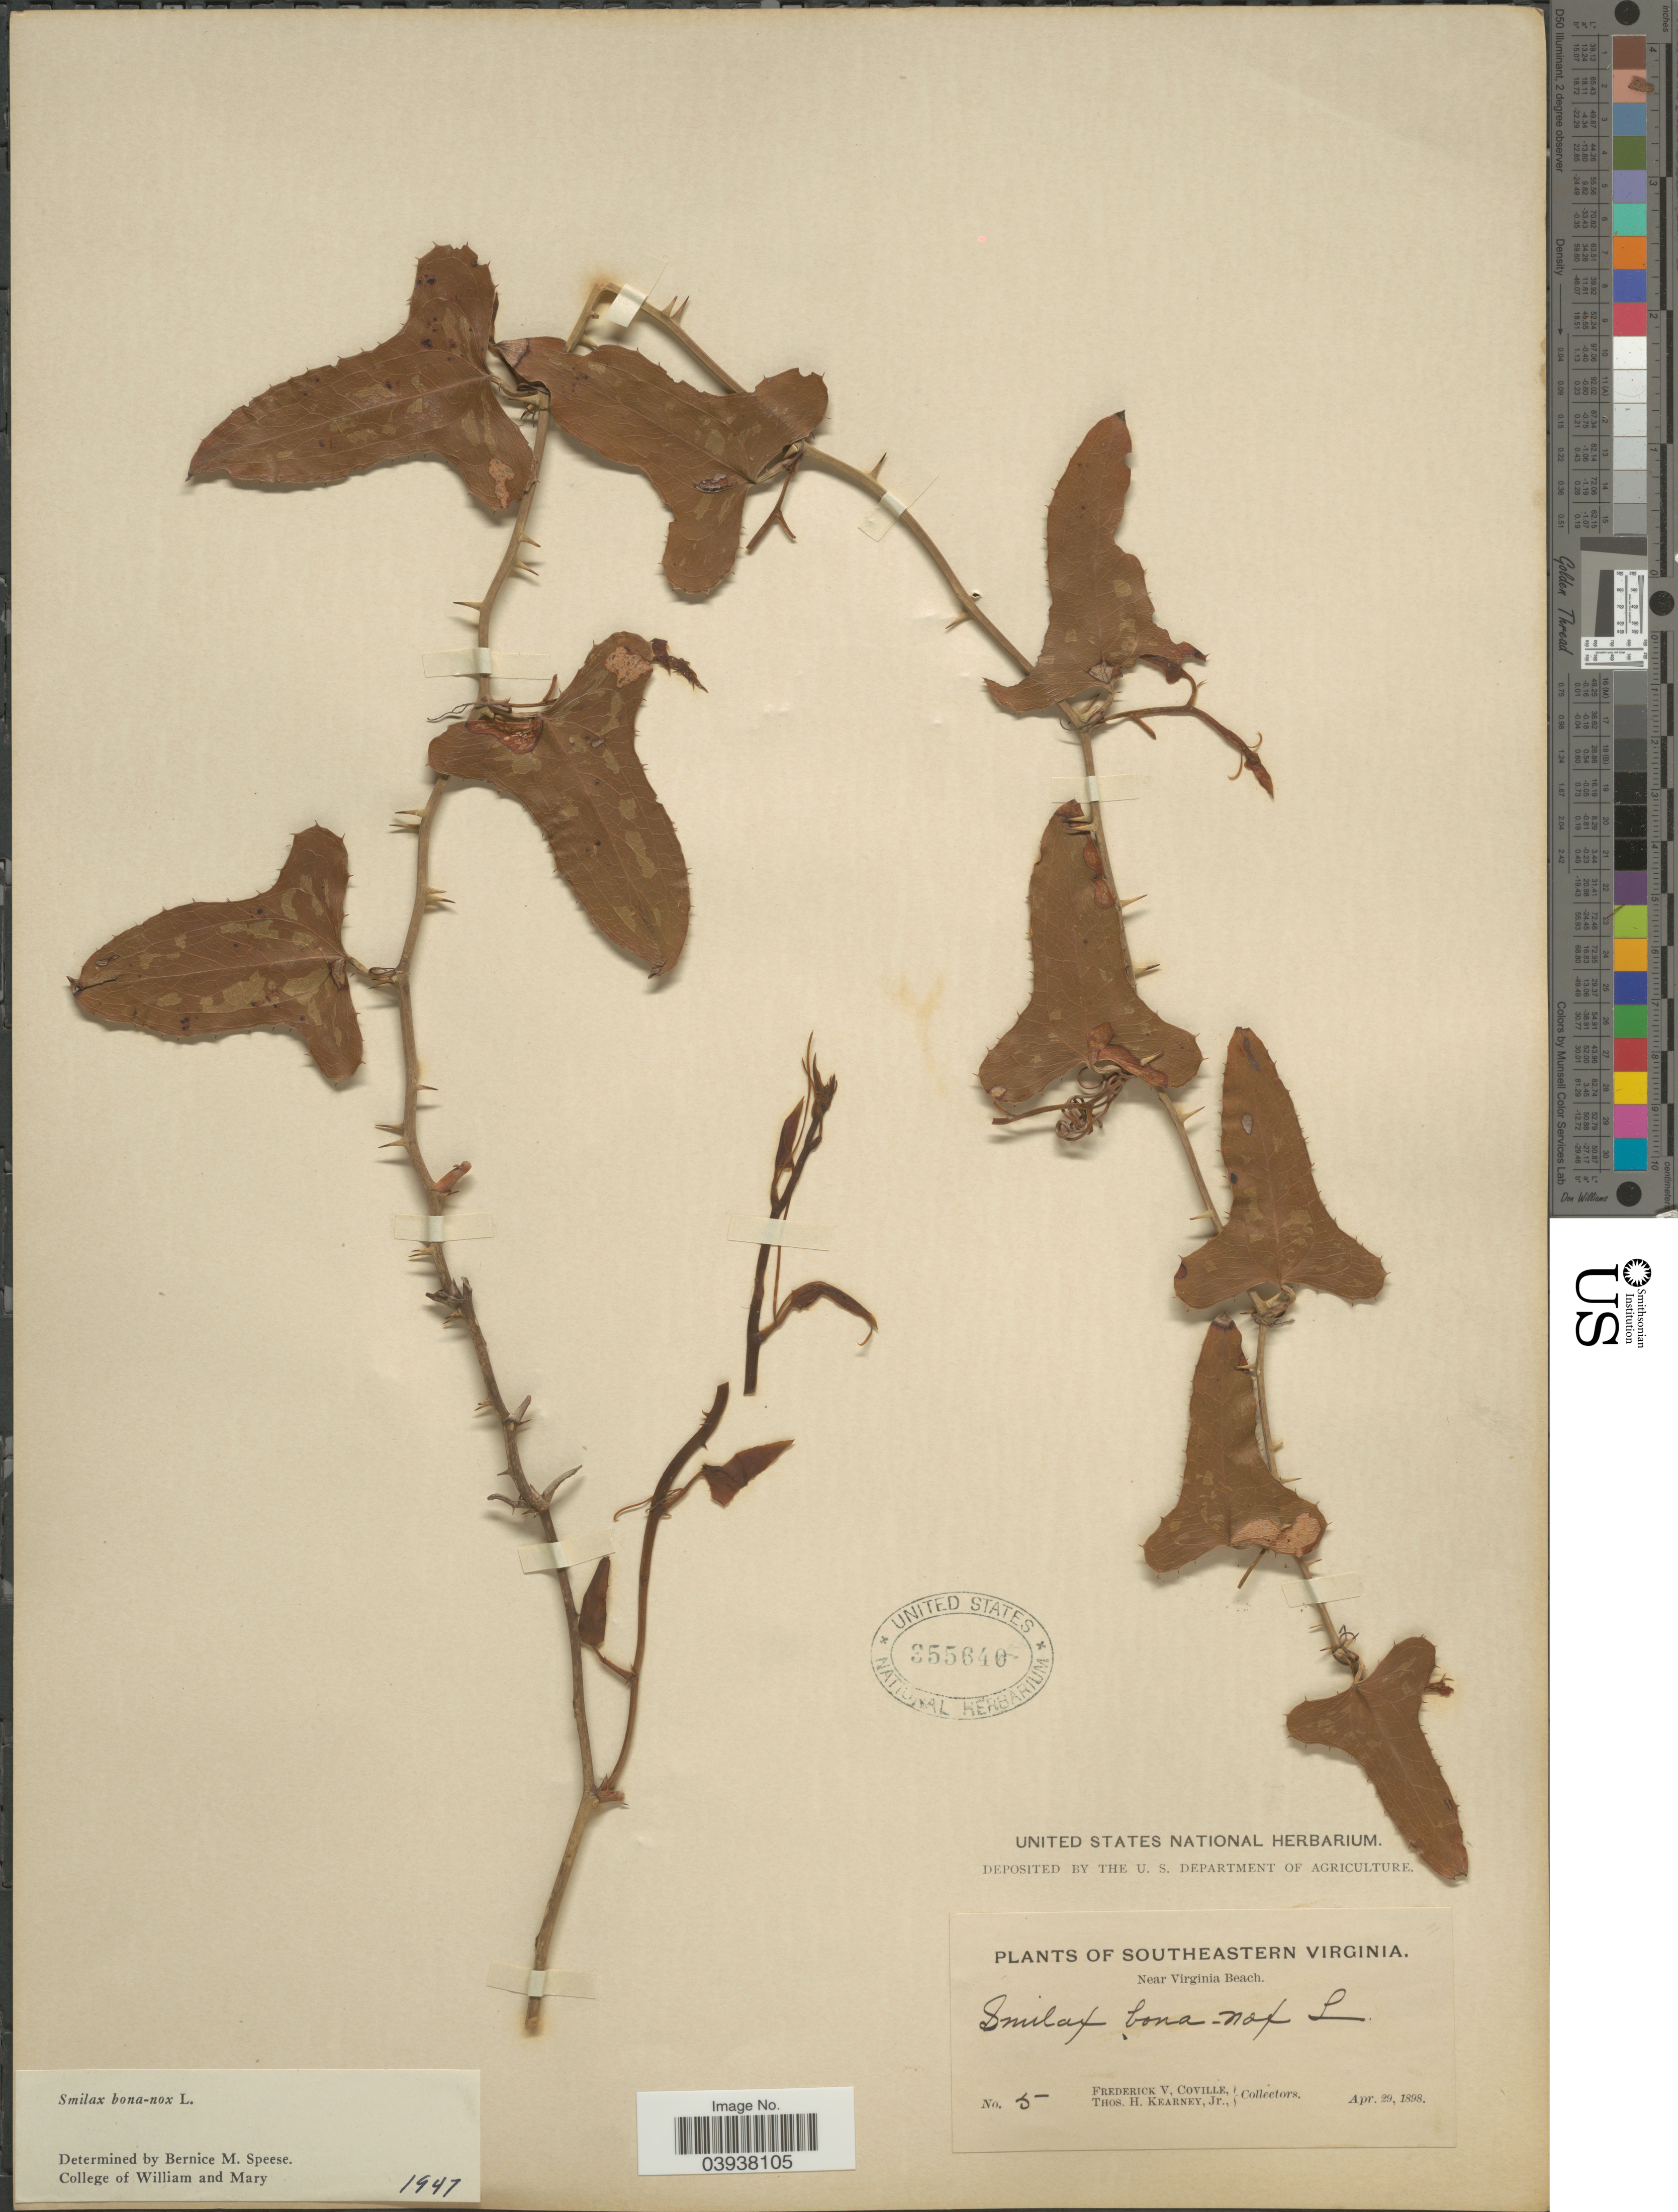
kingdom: Plantae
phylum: Tracheophyta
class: Liliopsida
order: Liliales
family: Smilacaceae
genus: Smilax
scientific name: Smilax bona-nox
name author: L.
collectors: F. V. Coville & T. H. Kearney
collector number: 5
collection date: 1898-04-29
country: United States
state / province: Virginia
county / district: City of Virginia Beach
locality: Southeastern Virginia. Near Virginia Beach.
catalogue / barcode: US 355640